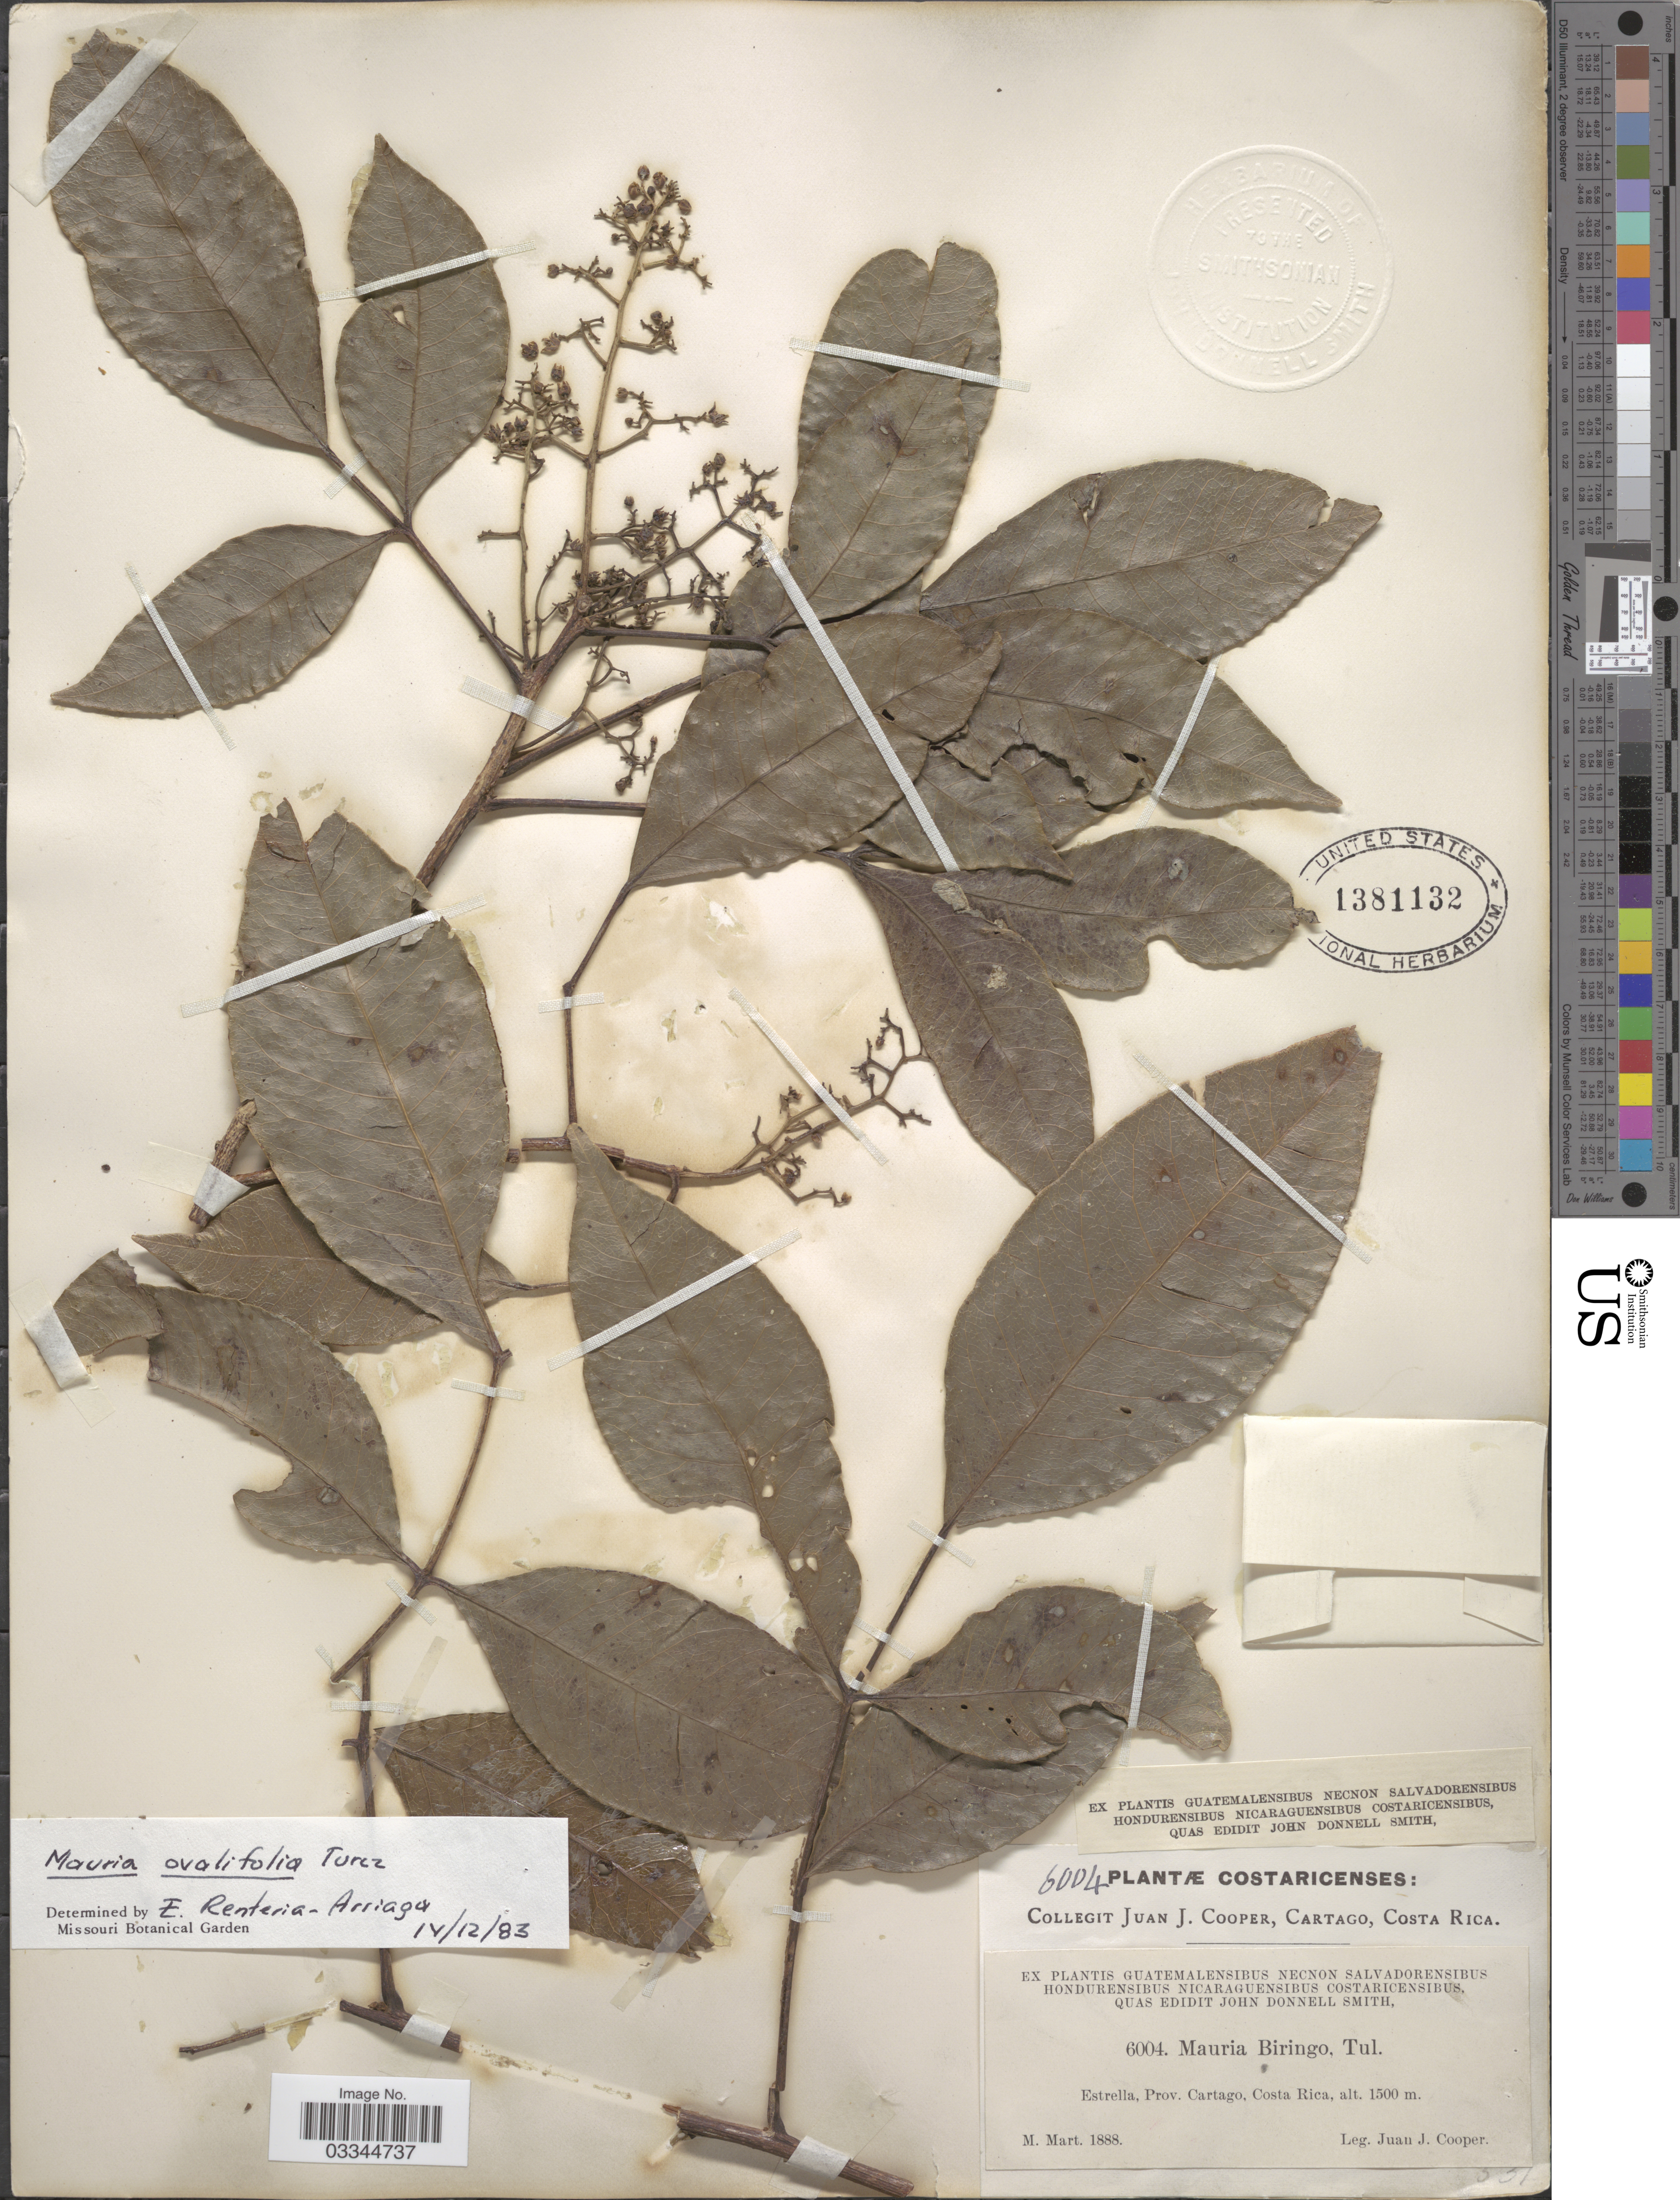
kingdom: Plantae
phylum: Tracheophyta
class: Magnoliopsida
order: Sapindales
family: Anacardiaceae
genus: Mauria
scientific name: Mauria ovalifolia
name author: Turcz.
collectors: J. J. Cooper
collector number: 6004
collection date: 1888-03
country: Costa Rica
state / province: Cartago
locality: Estrella.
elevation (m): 1500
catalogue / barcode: US 1381132